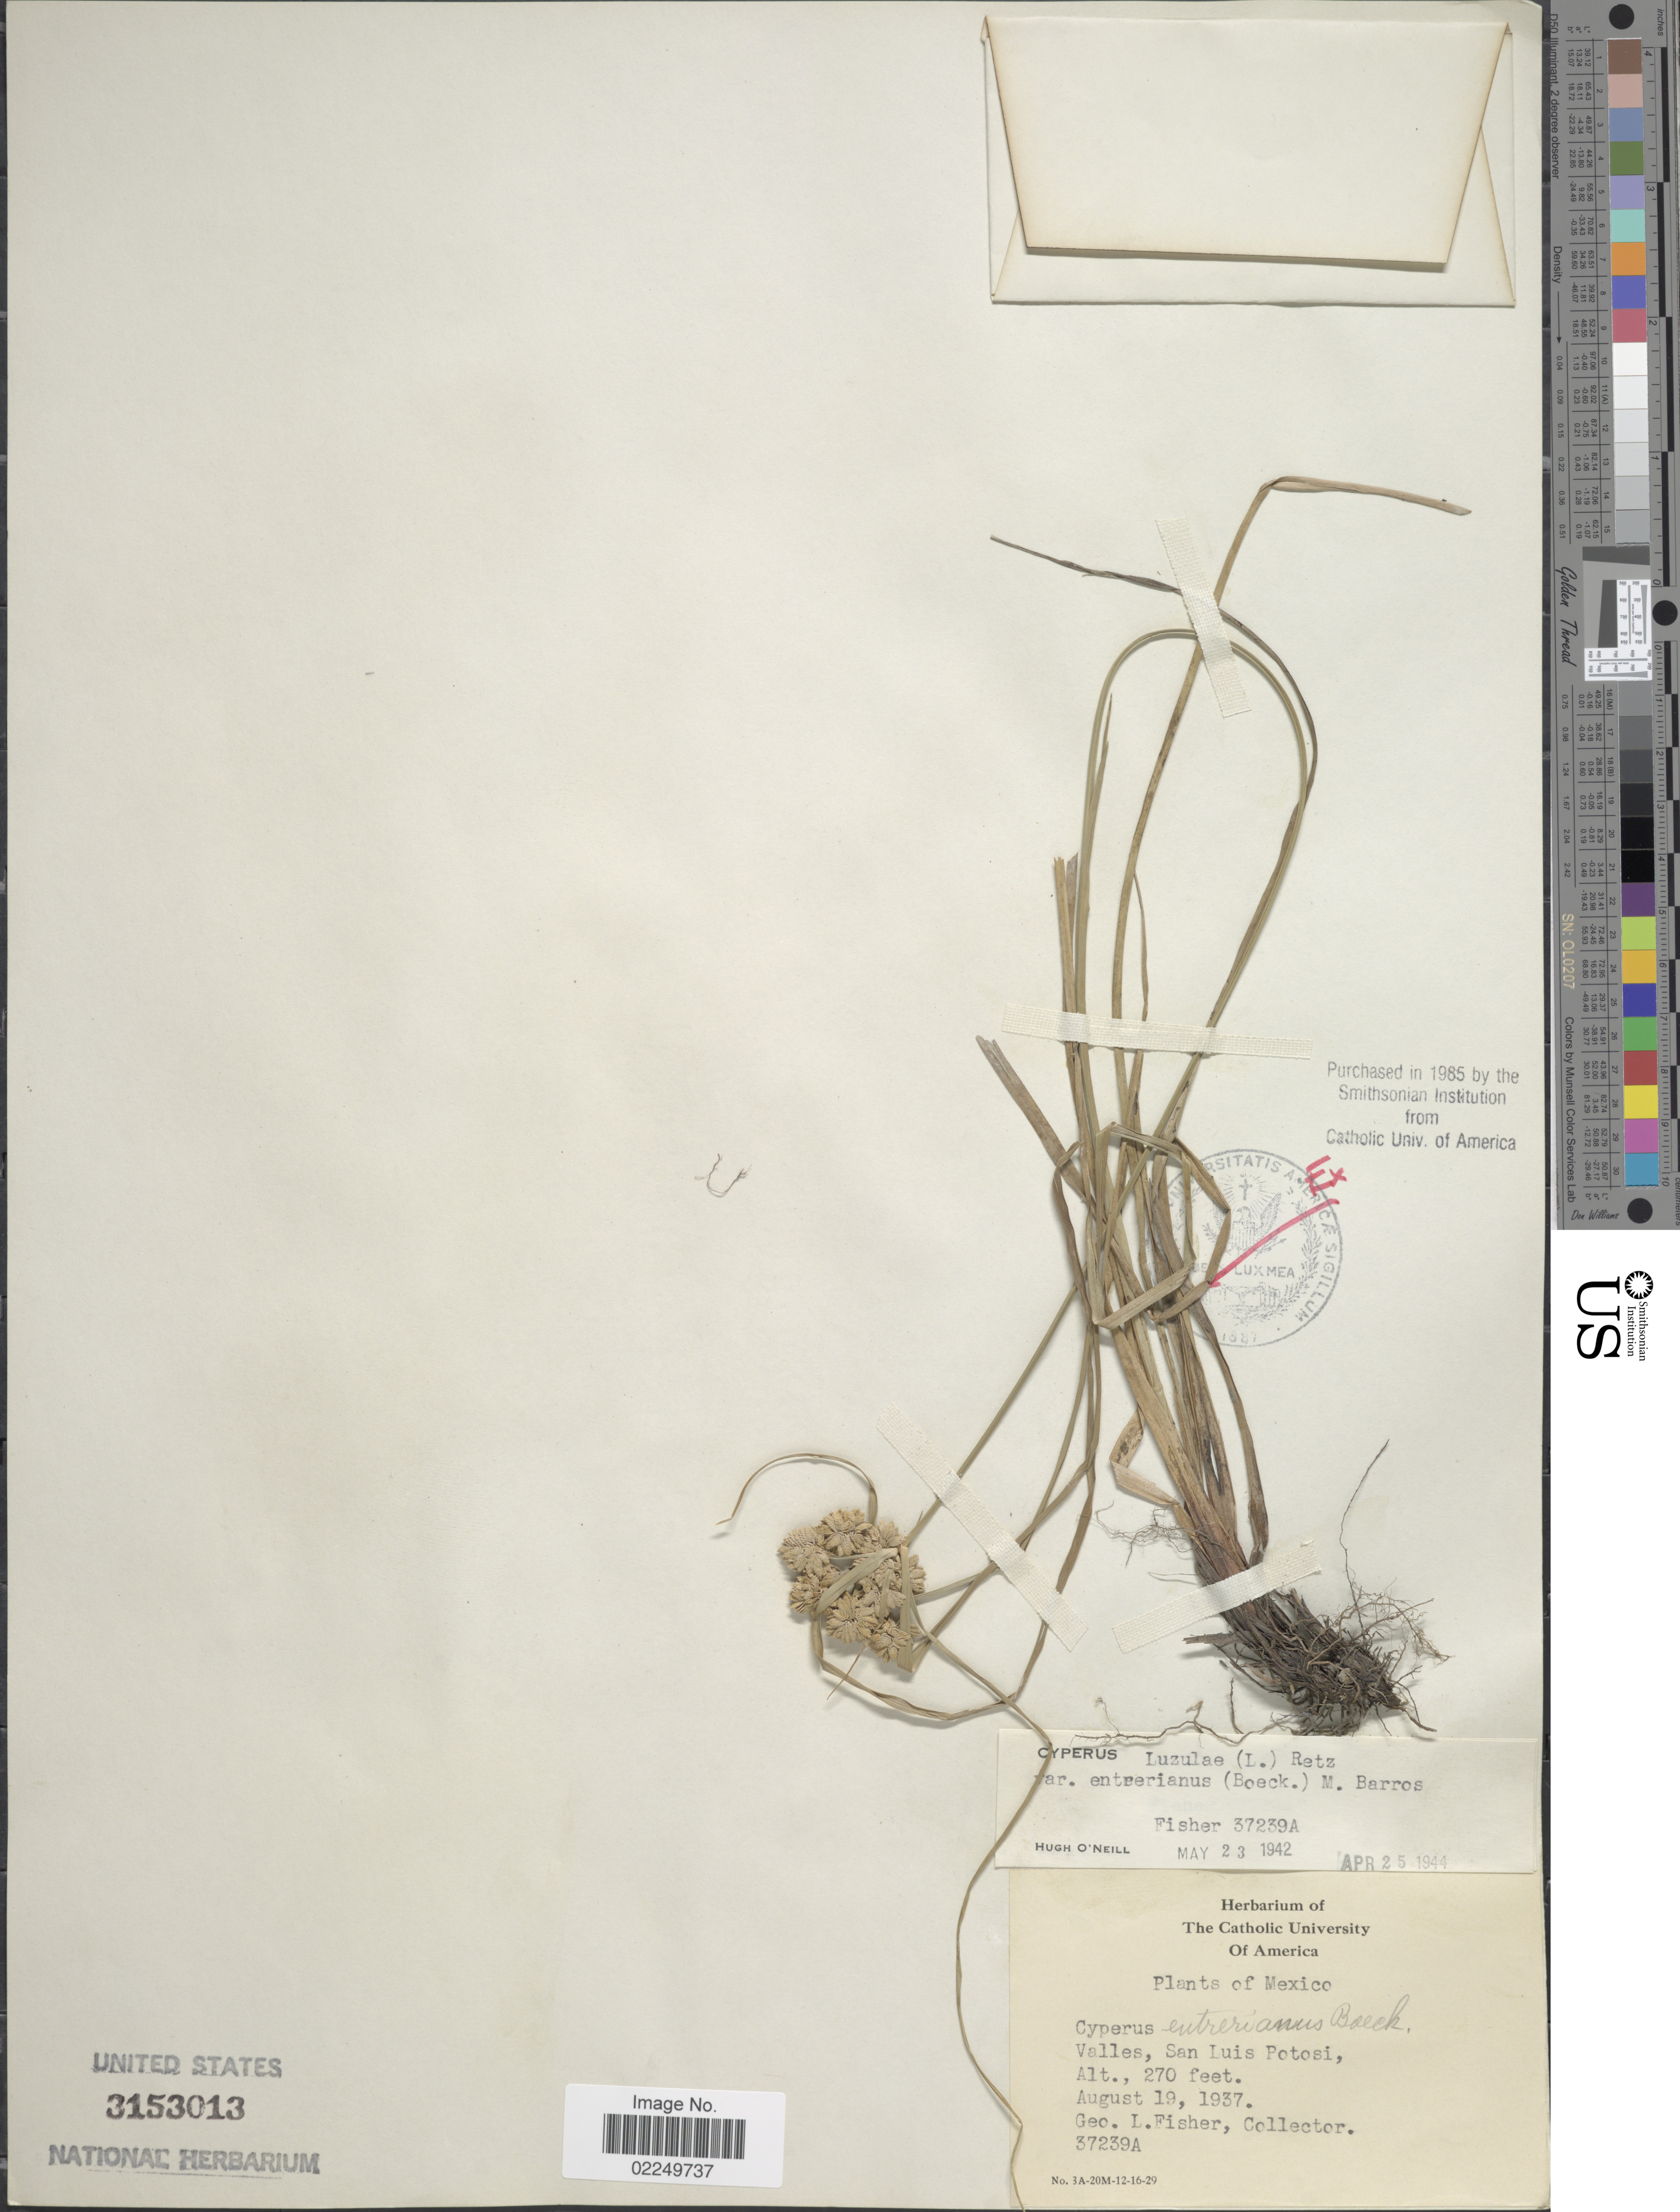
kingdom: Plantae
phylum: Tracheophyta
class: Liliopsida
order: Poales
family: Cyperaceae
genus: Cyperus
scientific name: Cyperus luzulae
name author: (L.) Rottb. ex Retz.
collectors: G. L. Fisher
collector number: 37239A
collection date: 1937-08-19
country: Mexico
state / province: San Luis Potosí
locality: Valles, San Luis Potosi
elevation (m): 82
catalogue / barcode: US 3153013